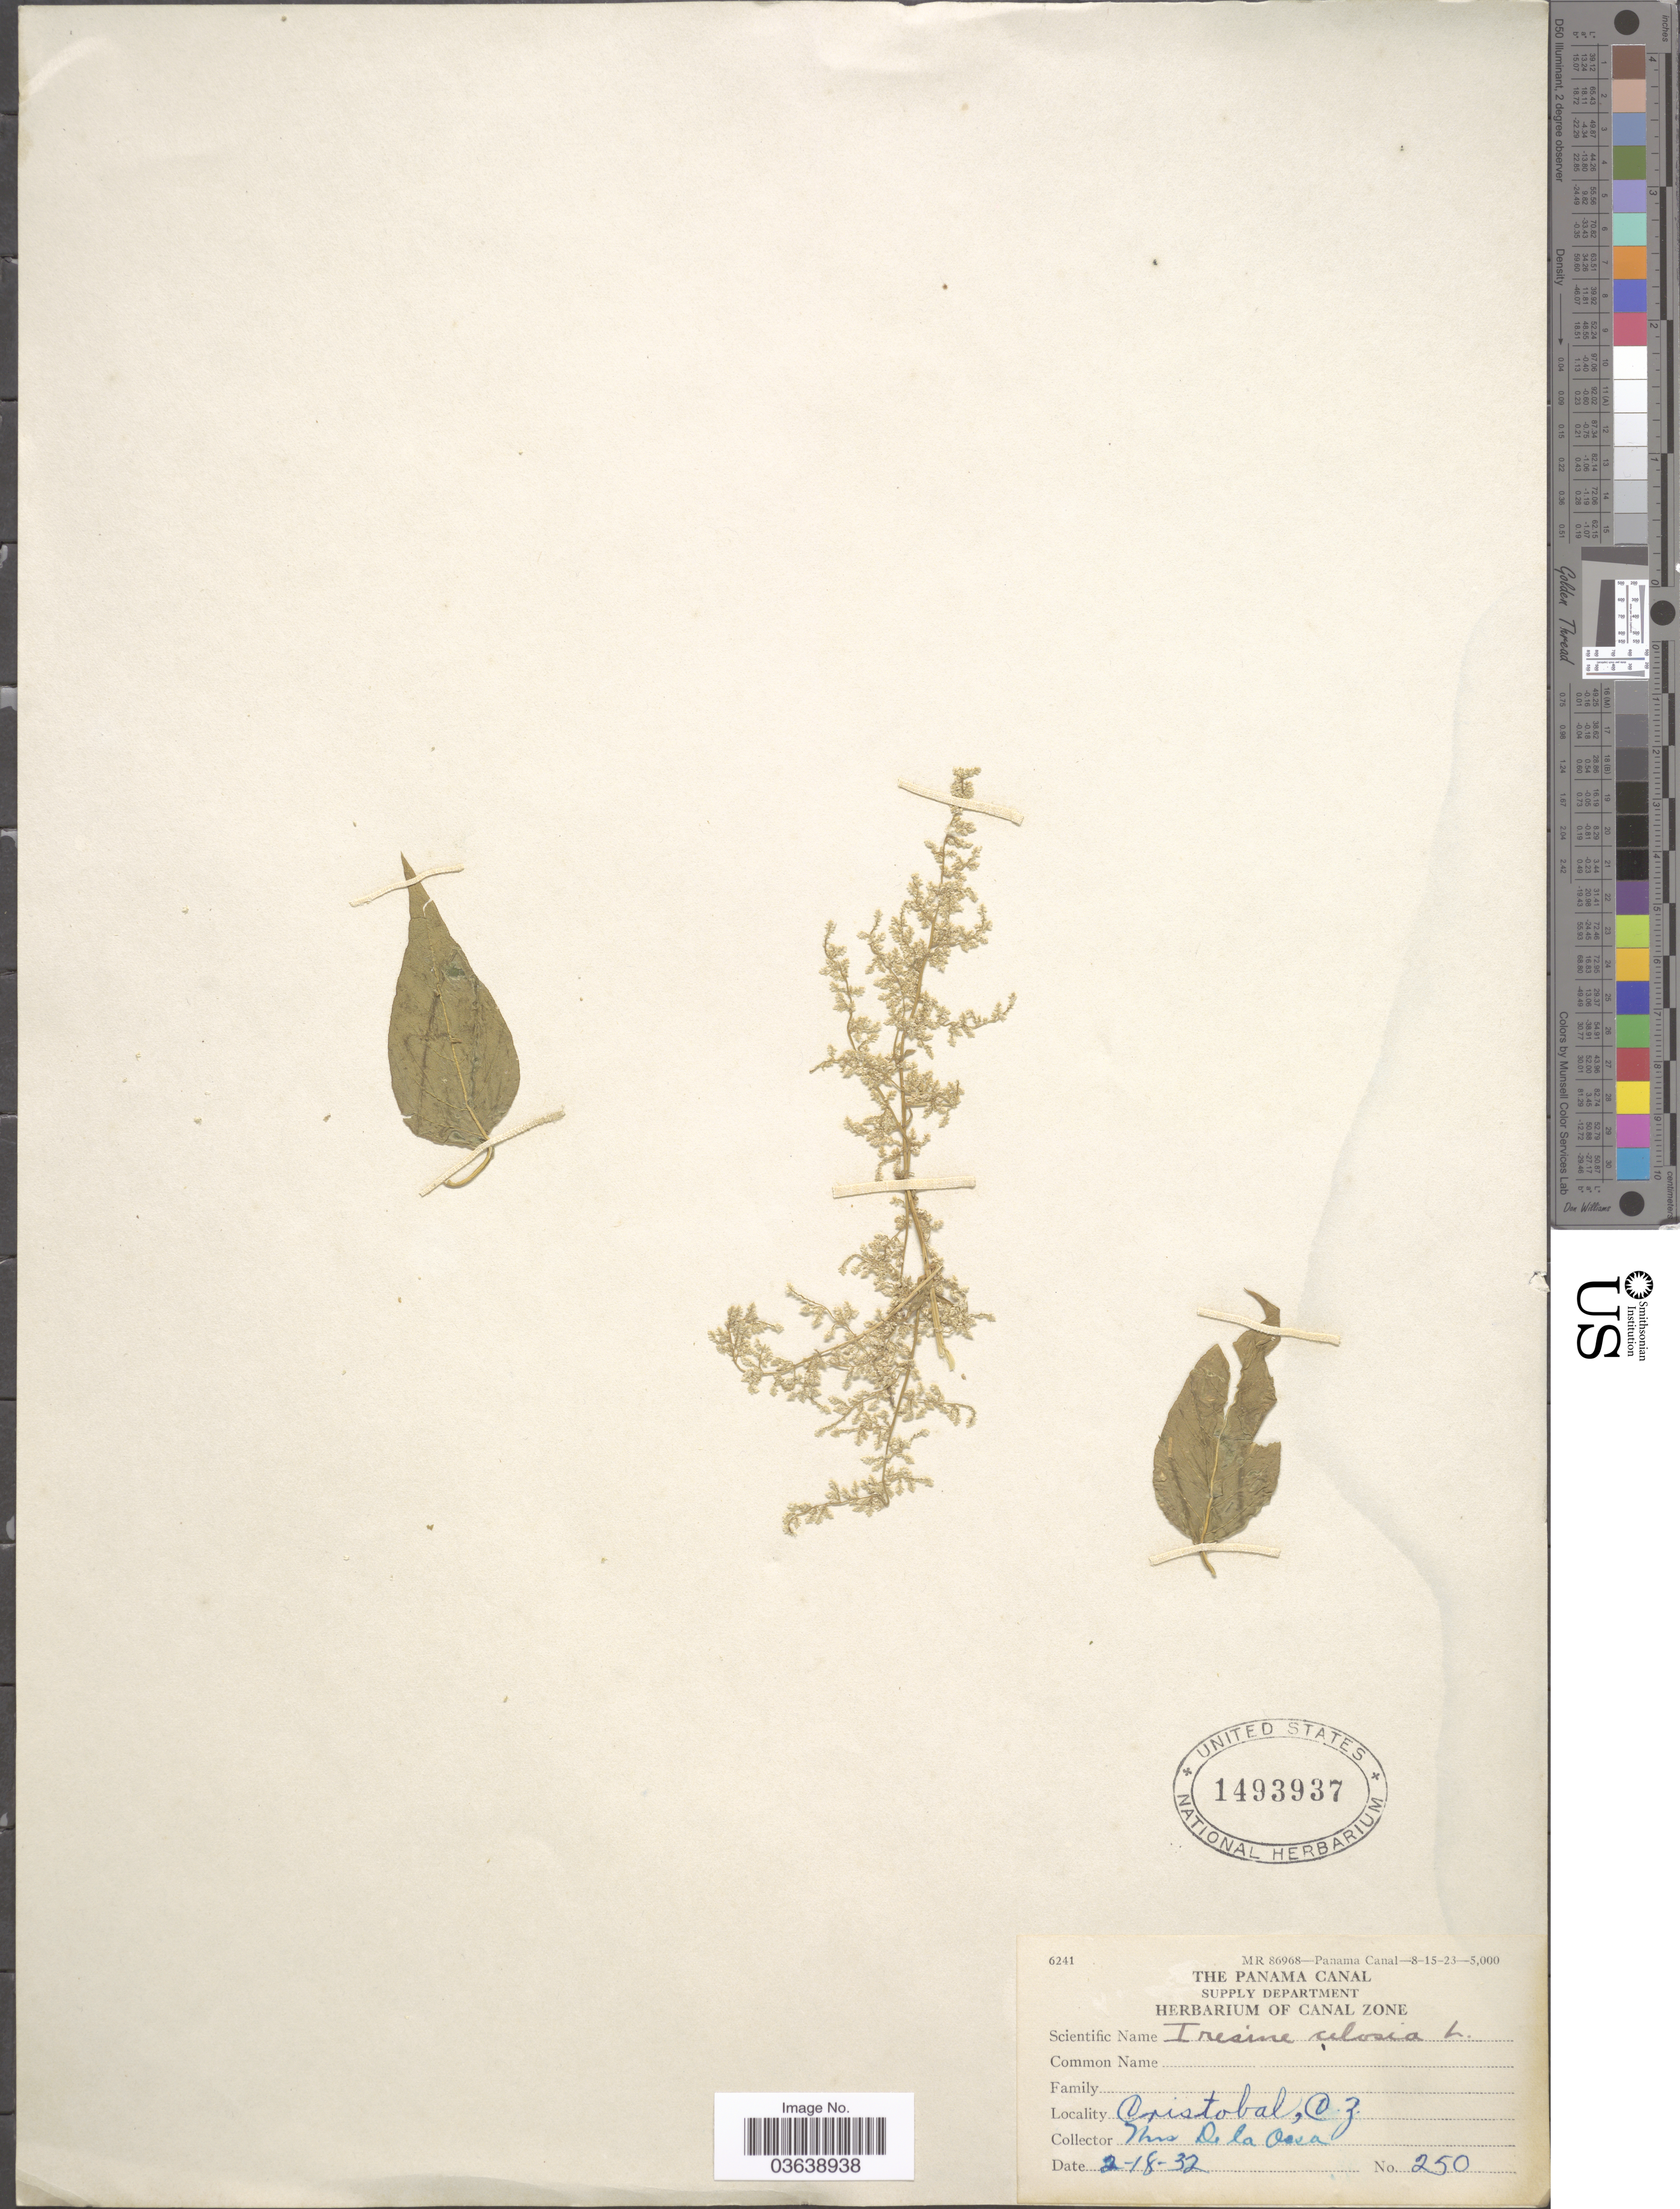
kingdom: Plantae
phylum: Tracheophyta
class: Magnoliopsida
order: Caryophyllales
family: Amaranthaceae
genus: Iresine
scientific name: Iresine celosia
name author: L.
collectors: De la Ossa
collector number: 250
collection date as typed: Transcribed d/m/y: 18/2/32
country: Panama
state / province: Colón / Panamá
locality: Cristobal, C.Z.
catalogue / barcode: US 1493937